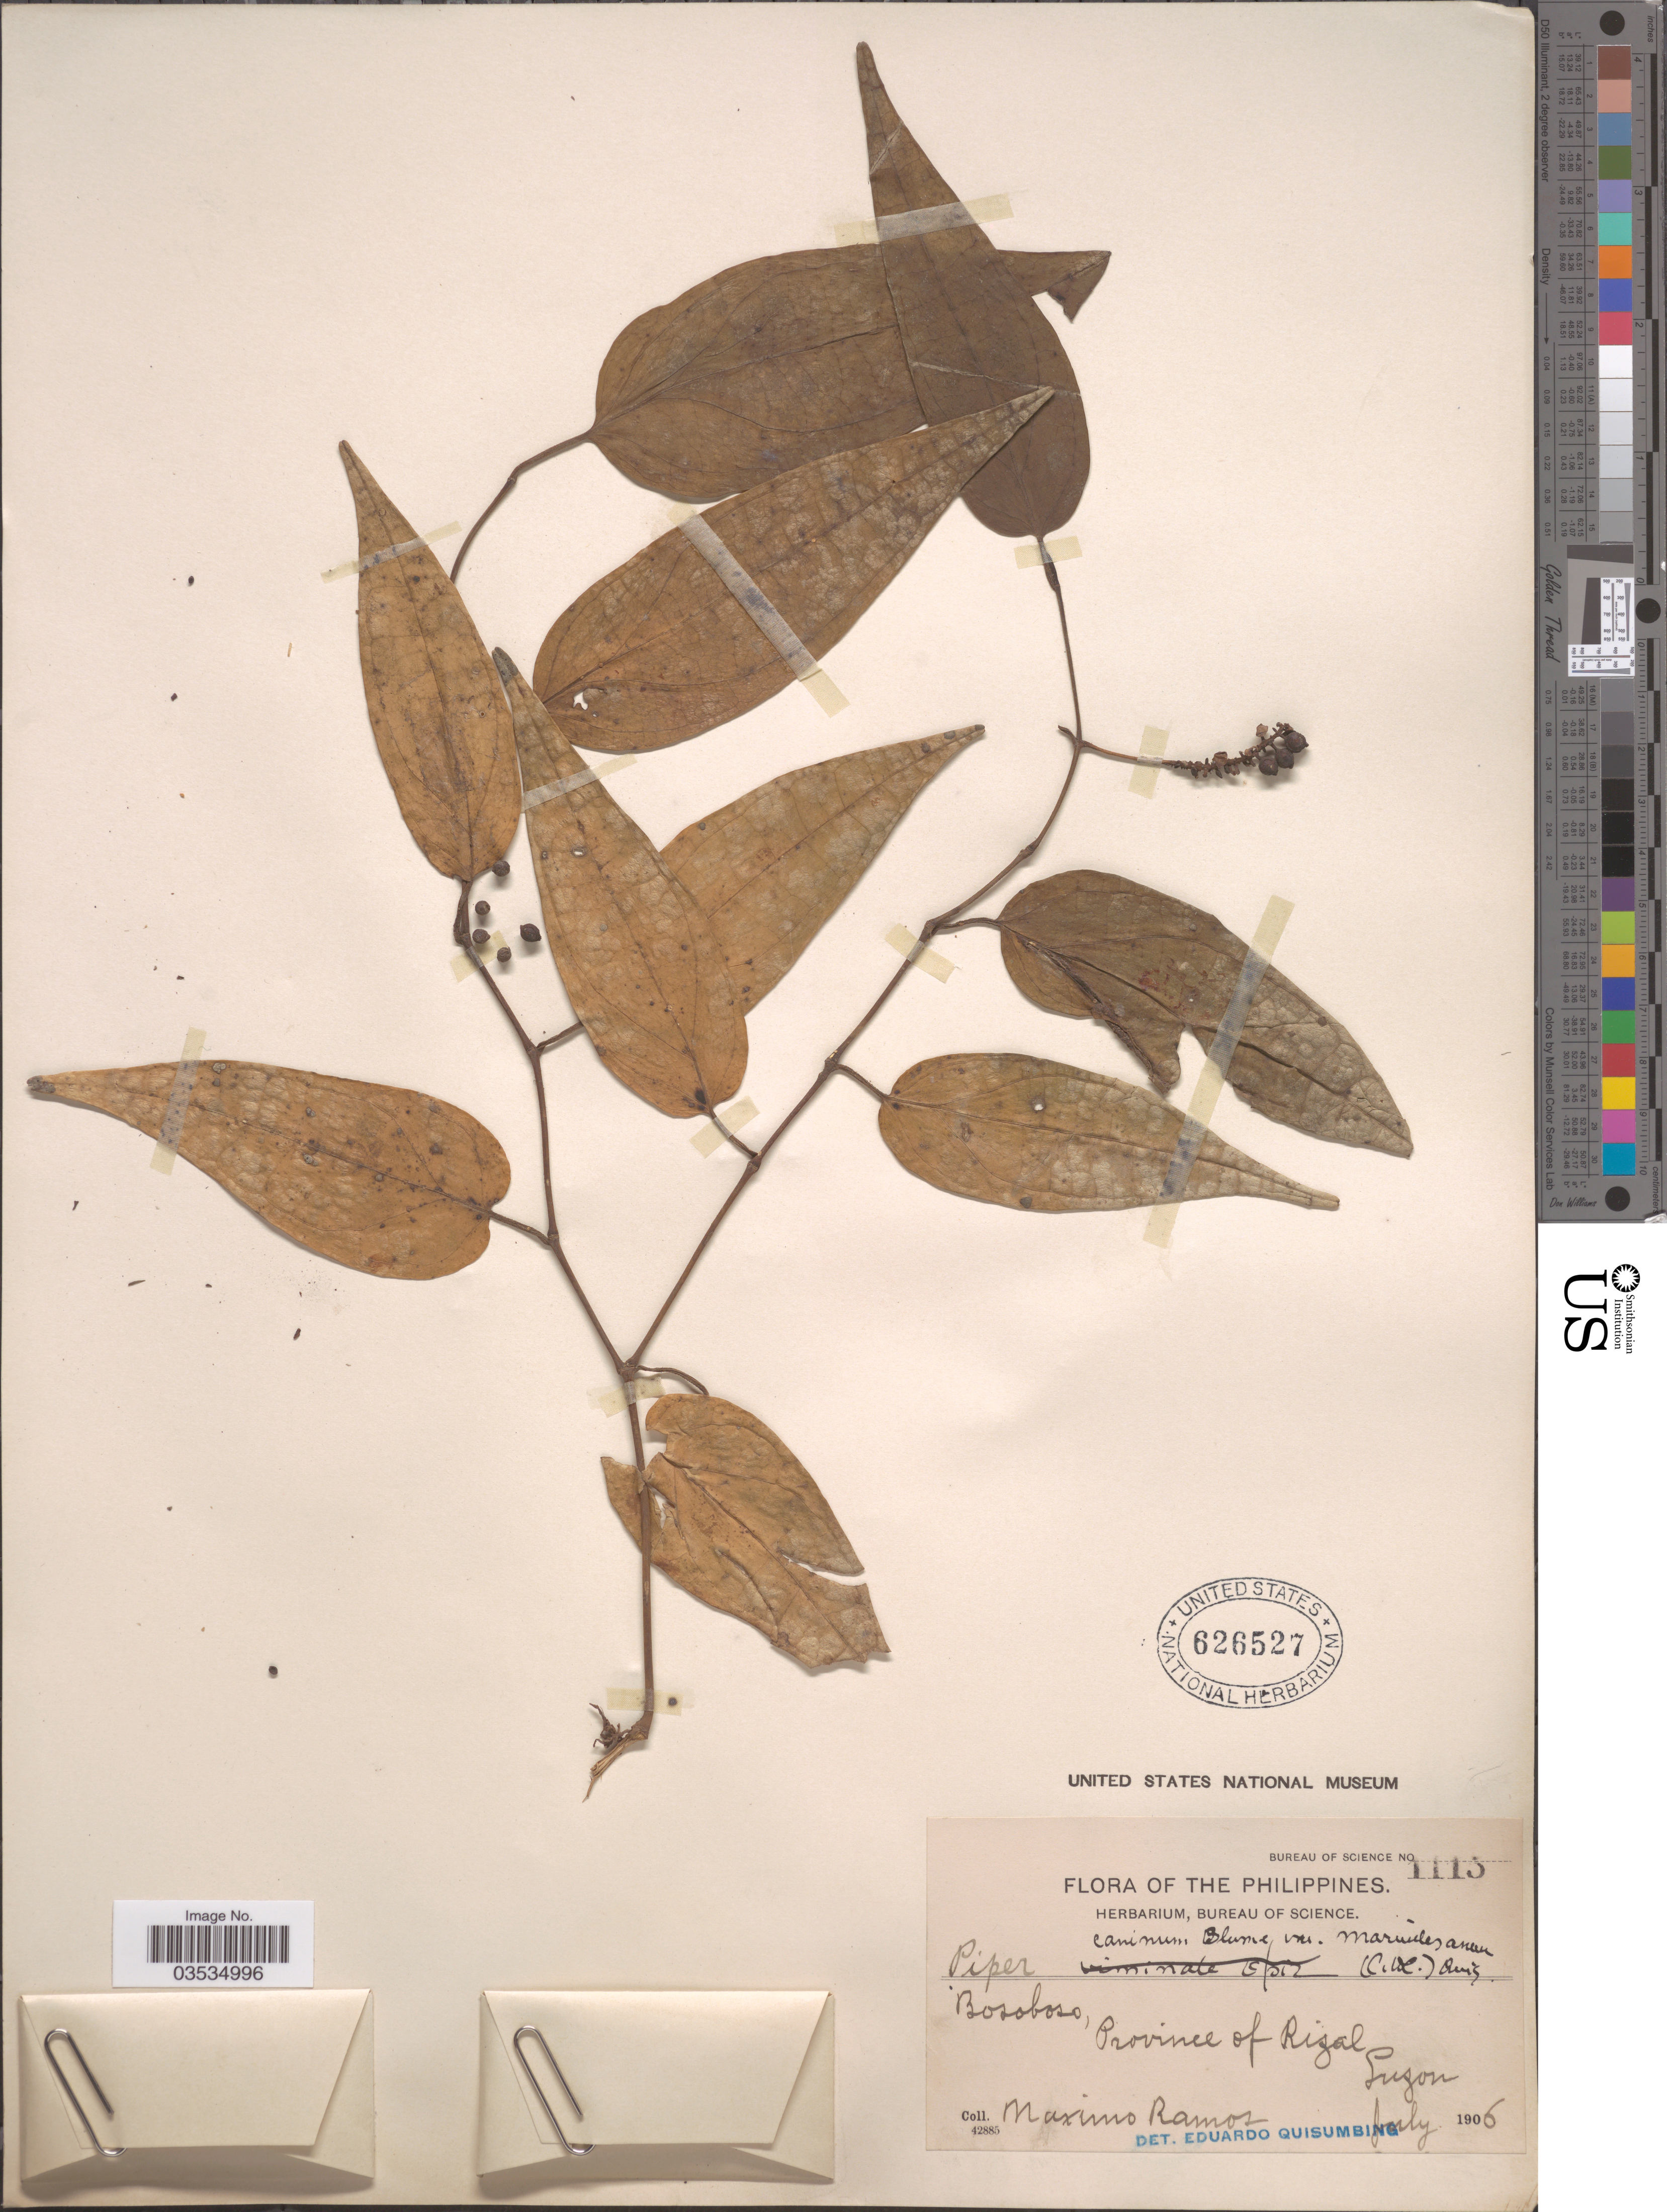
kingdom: Plantae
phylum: Tracheophyta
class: Magnoliopsida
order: Piperales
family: Piperaceae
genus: Piper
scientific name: Piper viminale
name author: Opiz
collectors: M. Ramos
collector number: Bureau of Science 1113*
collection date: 1906-07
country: Philippines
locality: Bosoboso, Province of Rizal. Luzon.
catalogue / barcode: US 626527